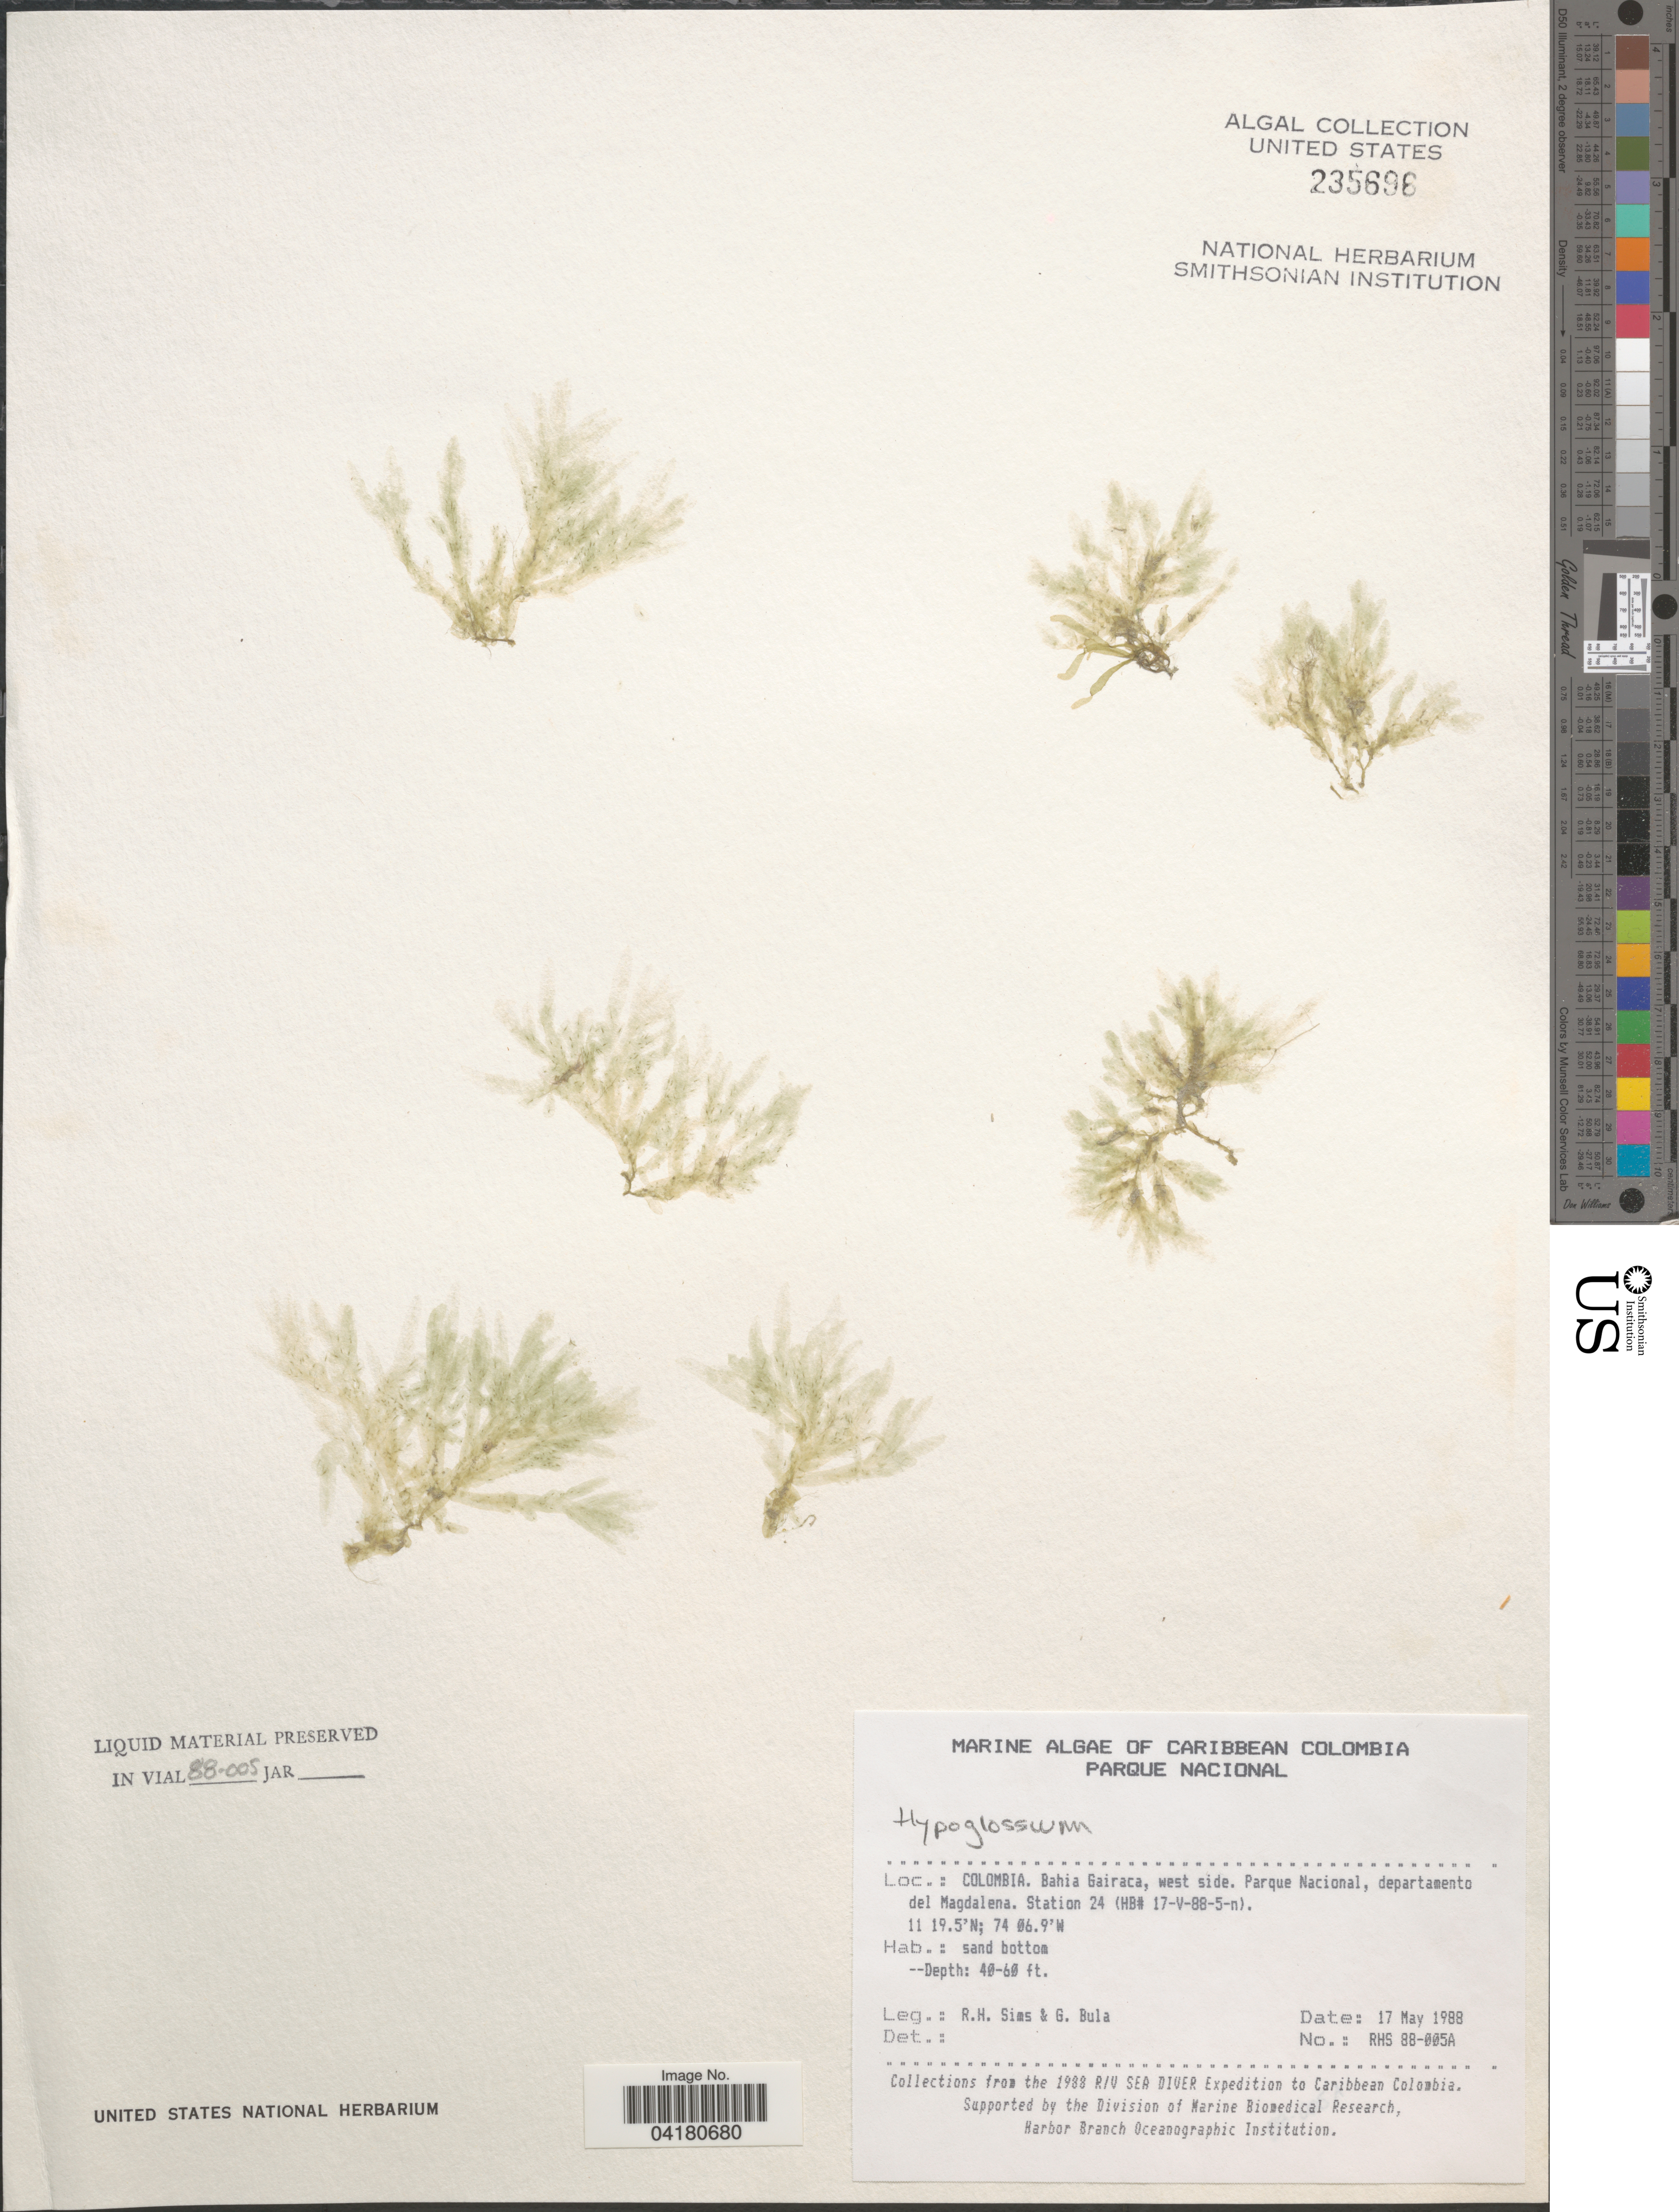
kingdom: Plantae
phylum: Rhodophyta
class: Florideophyceae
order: Ceramiales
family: Delesseriaceae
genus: Hypoglossum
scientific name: Hypoglossum sp.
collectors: R. H. Sims & G. Bula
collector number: RHS88-005A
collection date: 1988-05-17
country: Colombia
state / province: Magdalena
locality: Caribbean Colombia. Bahia Gairaca, west side. Parque Nacional, departamento del Magdalena. Station 24 (HB# 17-V-88-5-n). The 1988 R/V Sea Diver Expedition to Caribbean Colombia.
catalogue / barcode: US 235696